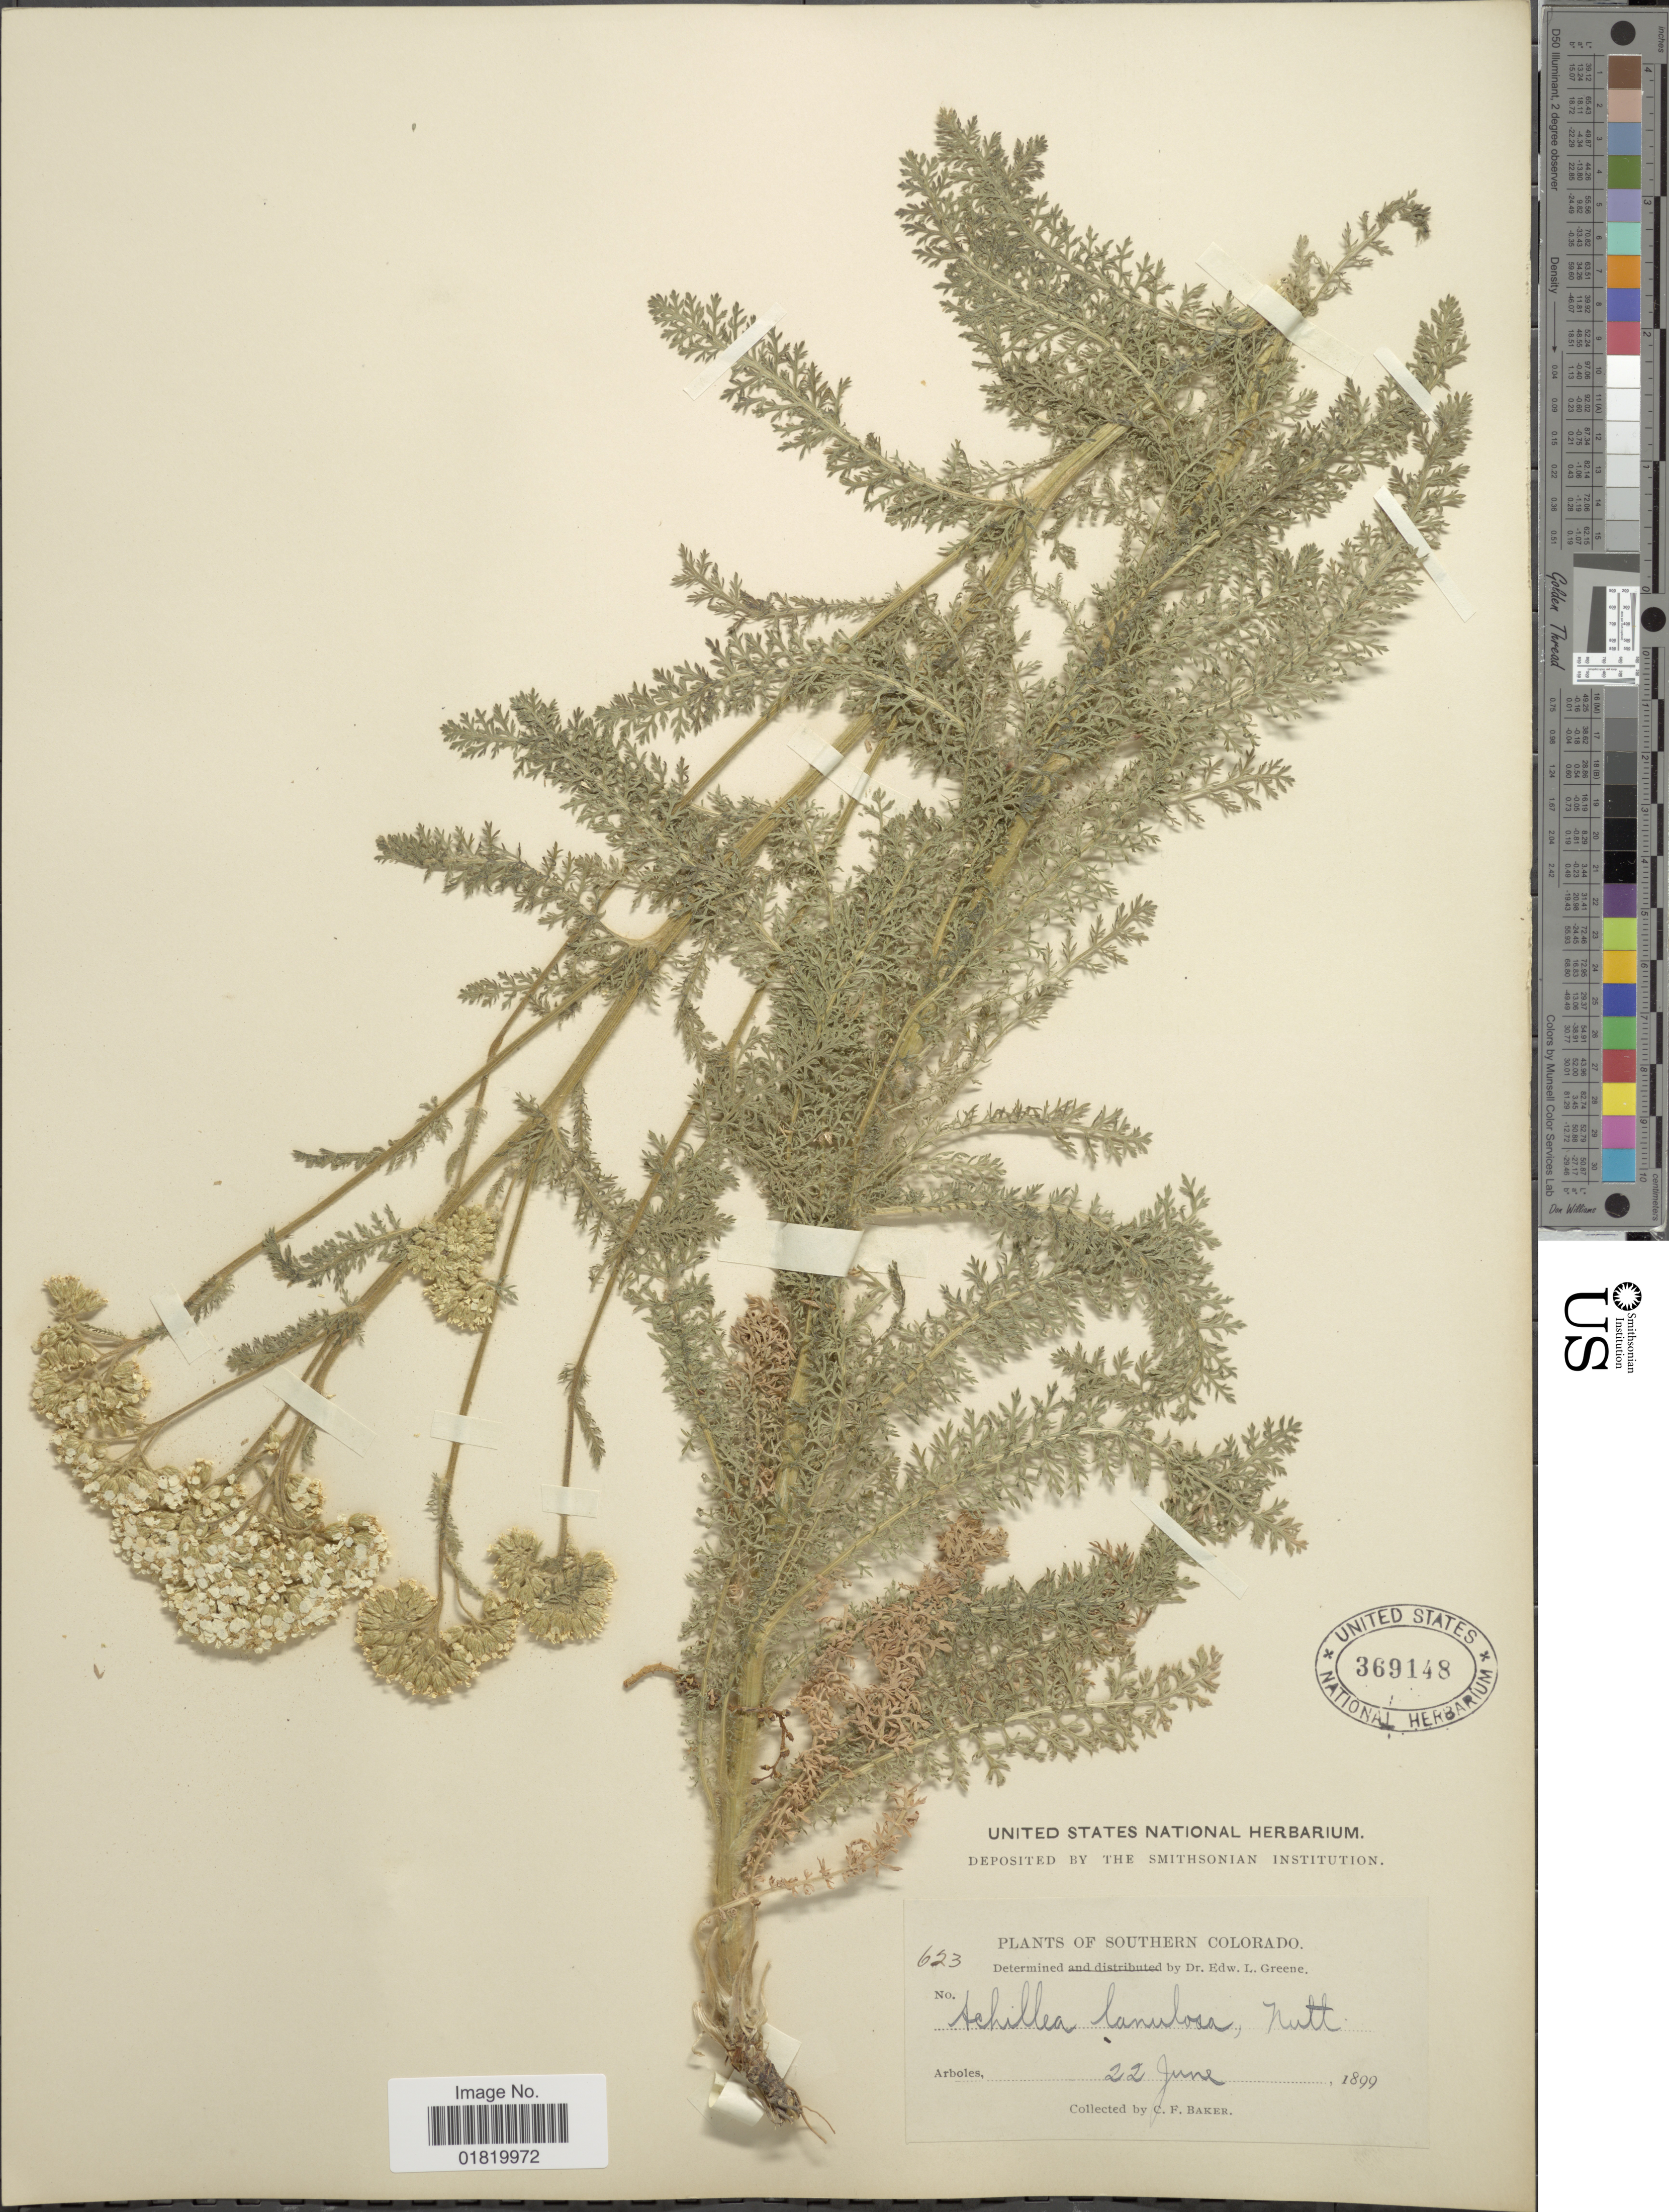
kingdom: Plantae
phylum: Tracheophyta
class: Magnoliopsida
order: Asterales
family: Asteraceae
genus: Achillea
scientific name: Achillea lanulosa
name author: Nutt.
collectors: C. F. Baker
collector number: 623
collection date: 1899-06-22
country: United States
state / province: Colorado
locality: Southern Colorado. Arboles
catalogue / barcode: US 369148